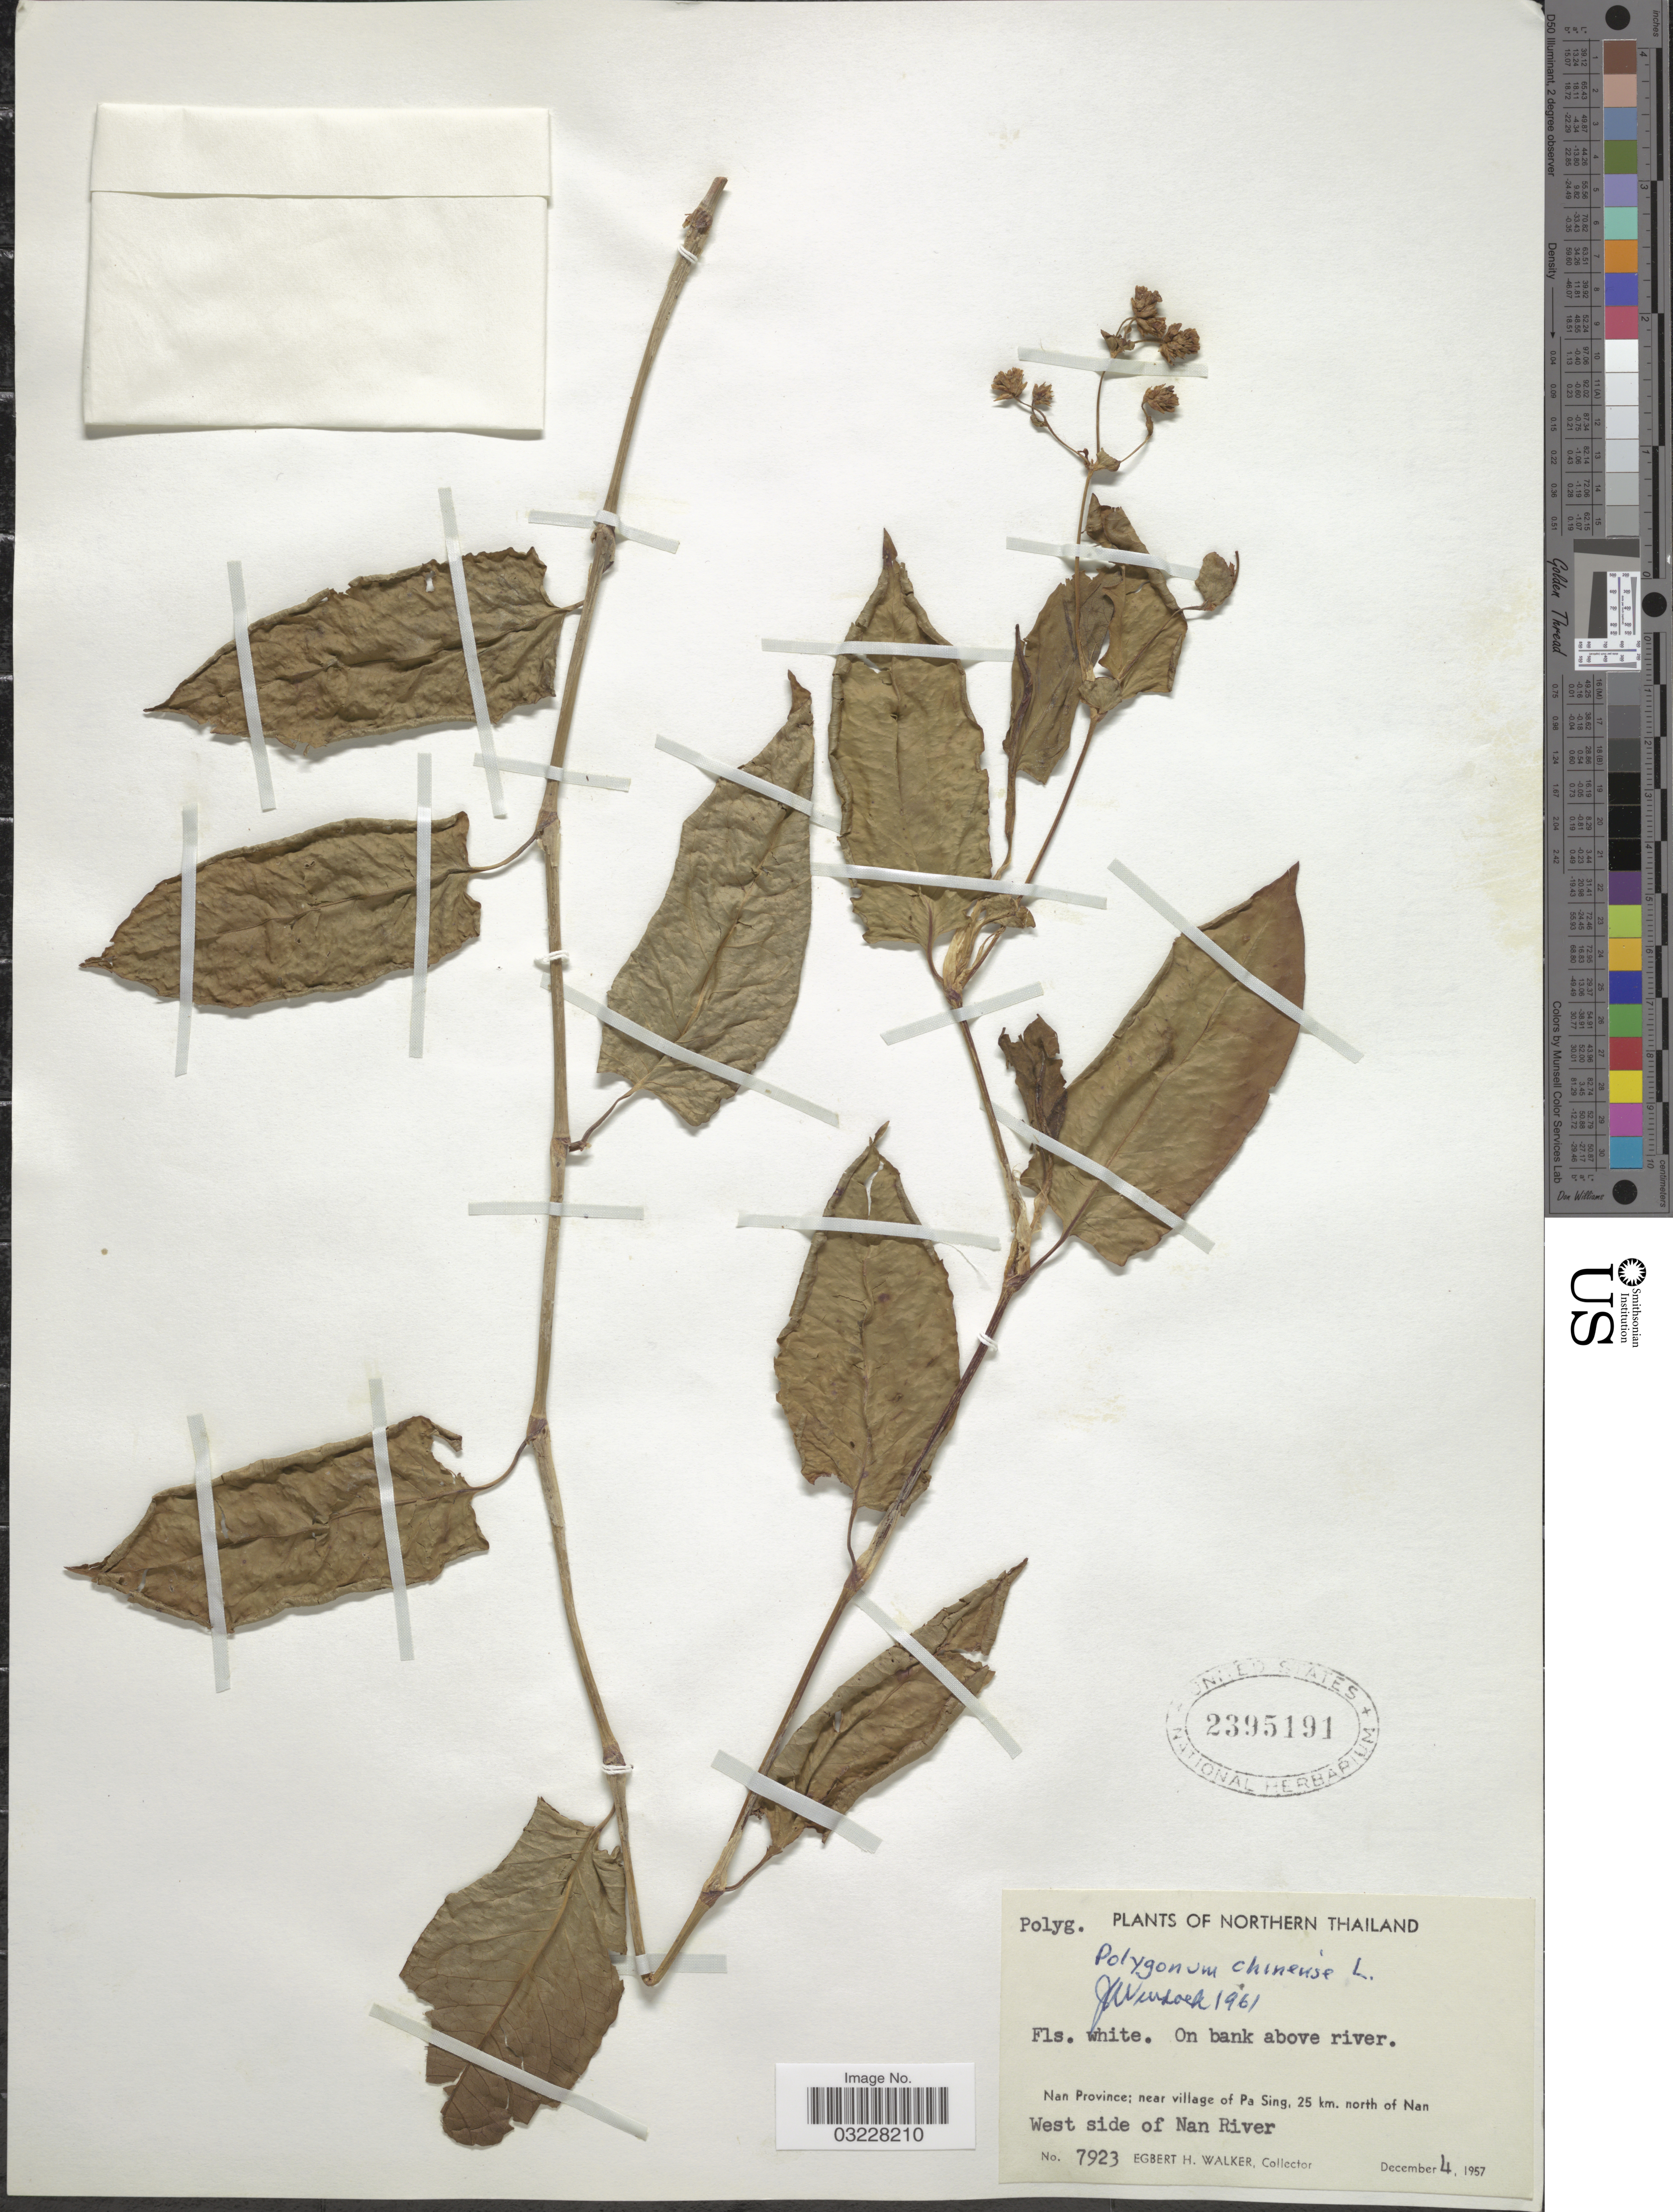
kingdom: Plantae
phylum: Tracheophyta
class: Magnoliopsida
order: Caryophyllales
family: Polygonaceae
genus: Polygonum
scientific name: Polygonum chinense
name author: L.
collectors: E. H. Walker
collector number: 7923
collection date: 1957-12-04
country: Thailand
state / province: Nan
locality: Northern Thailand. On bank above river, near village of Pa Sing, 25 km. north of Nan. West side of Nan River.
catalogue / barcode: US 2395191